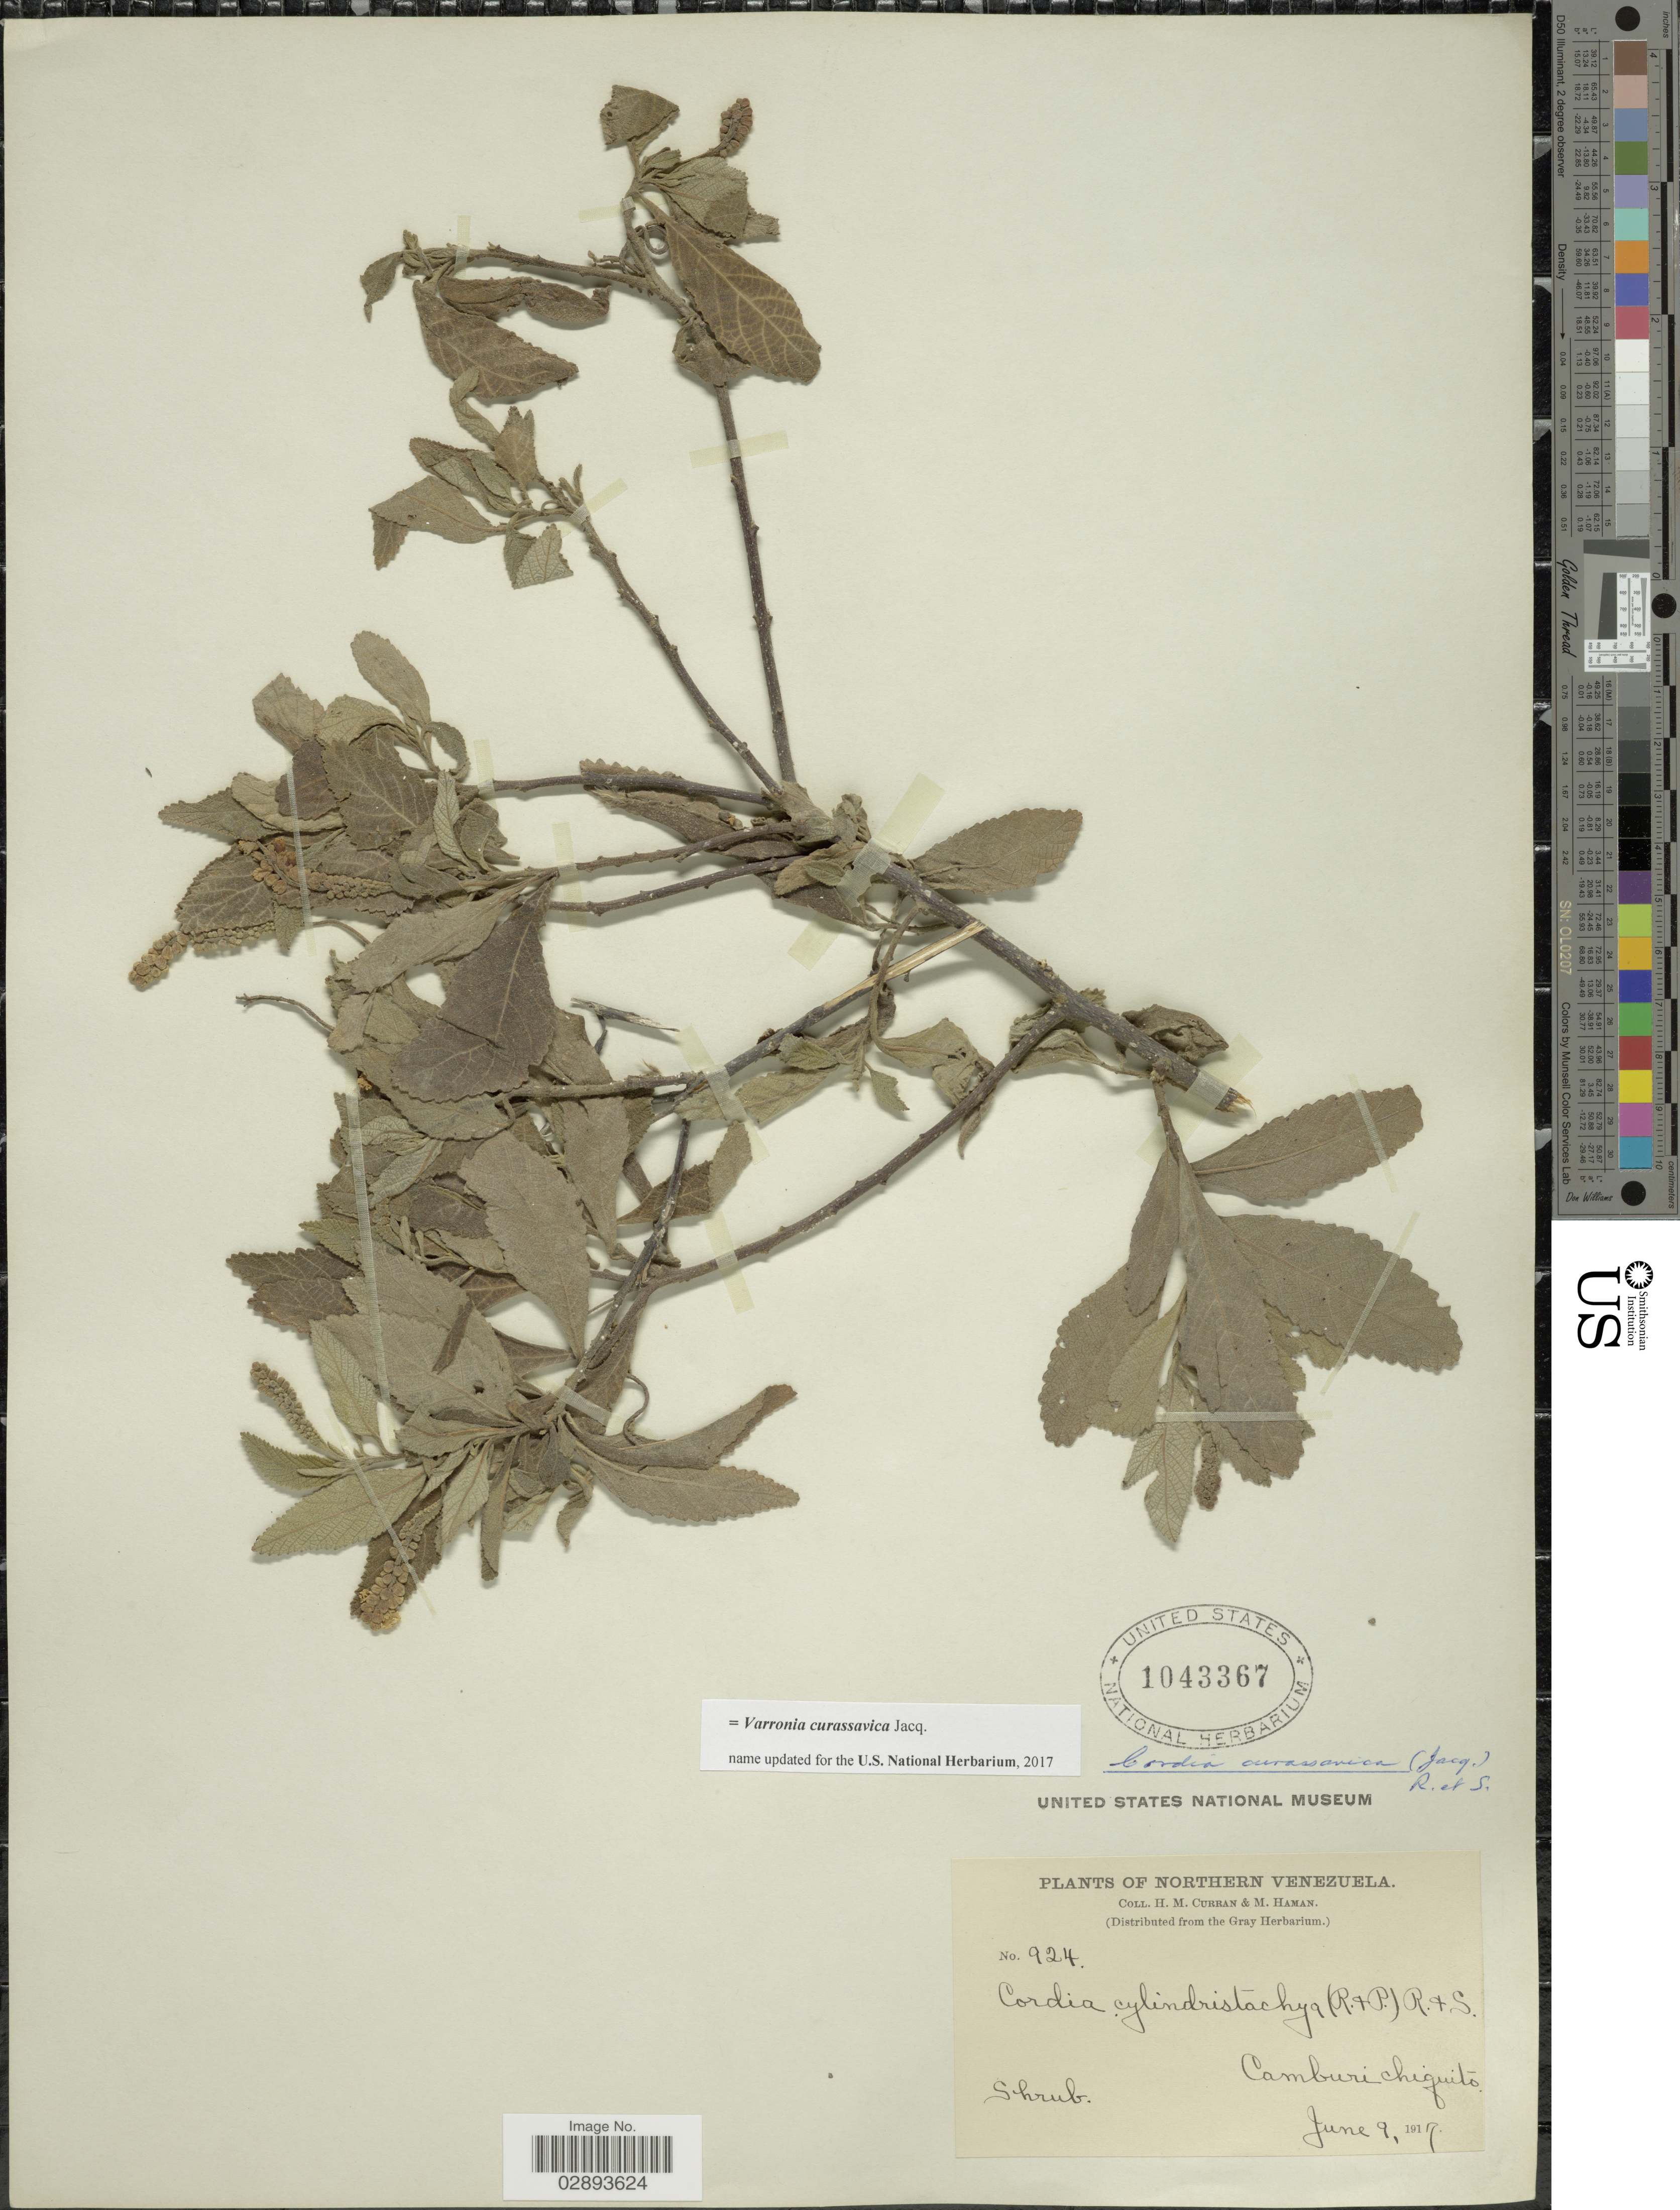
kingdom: Plantae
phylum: Tracheophyta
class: Magnoliopsida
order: Boraginales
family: Cordiaceae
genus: Varronia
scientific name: Varronia curassavica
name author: Jacq.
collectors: H. M. Curran & M. Haman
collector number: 924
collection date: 1917-06-09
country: Venezuela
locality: Northern Venezuela, Camburichiquito.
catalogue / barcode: US 1043367